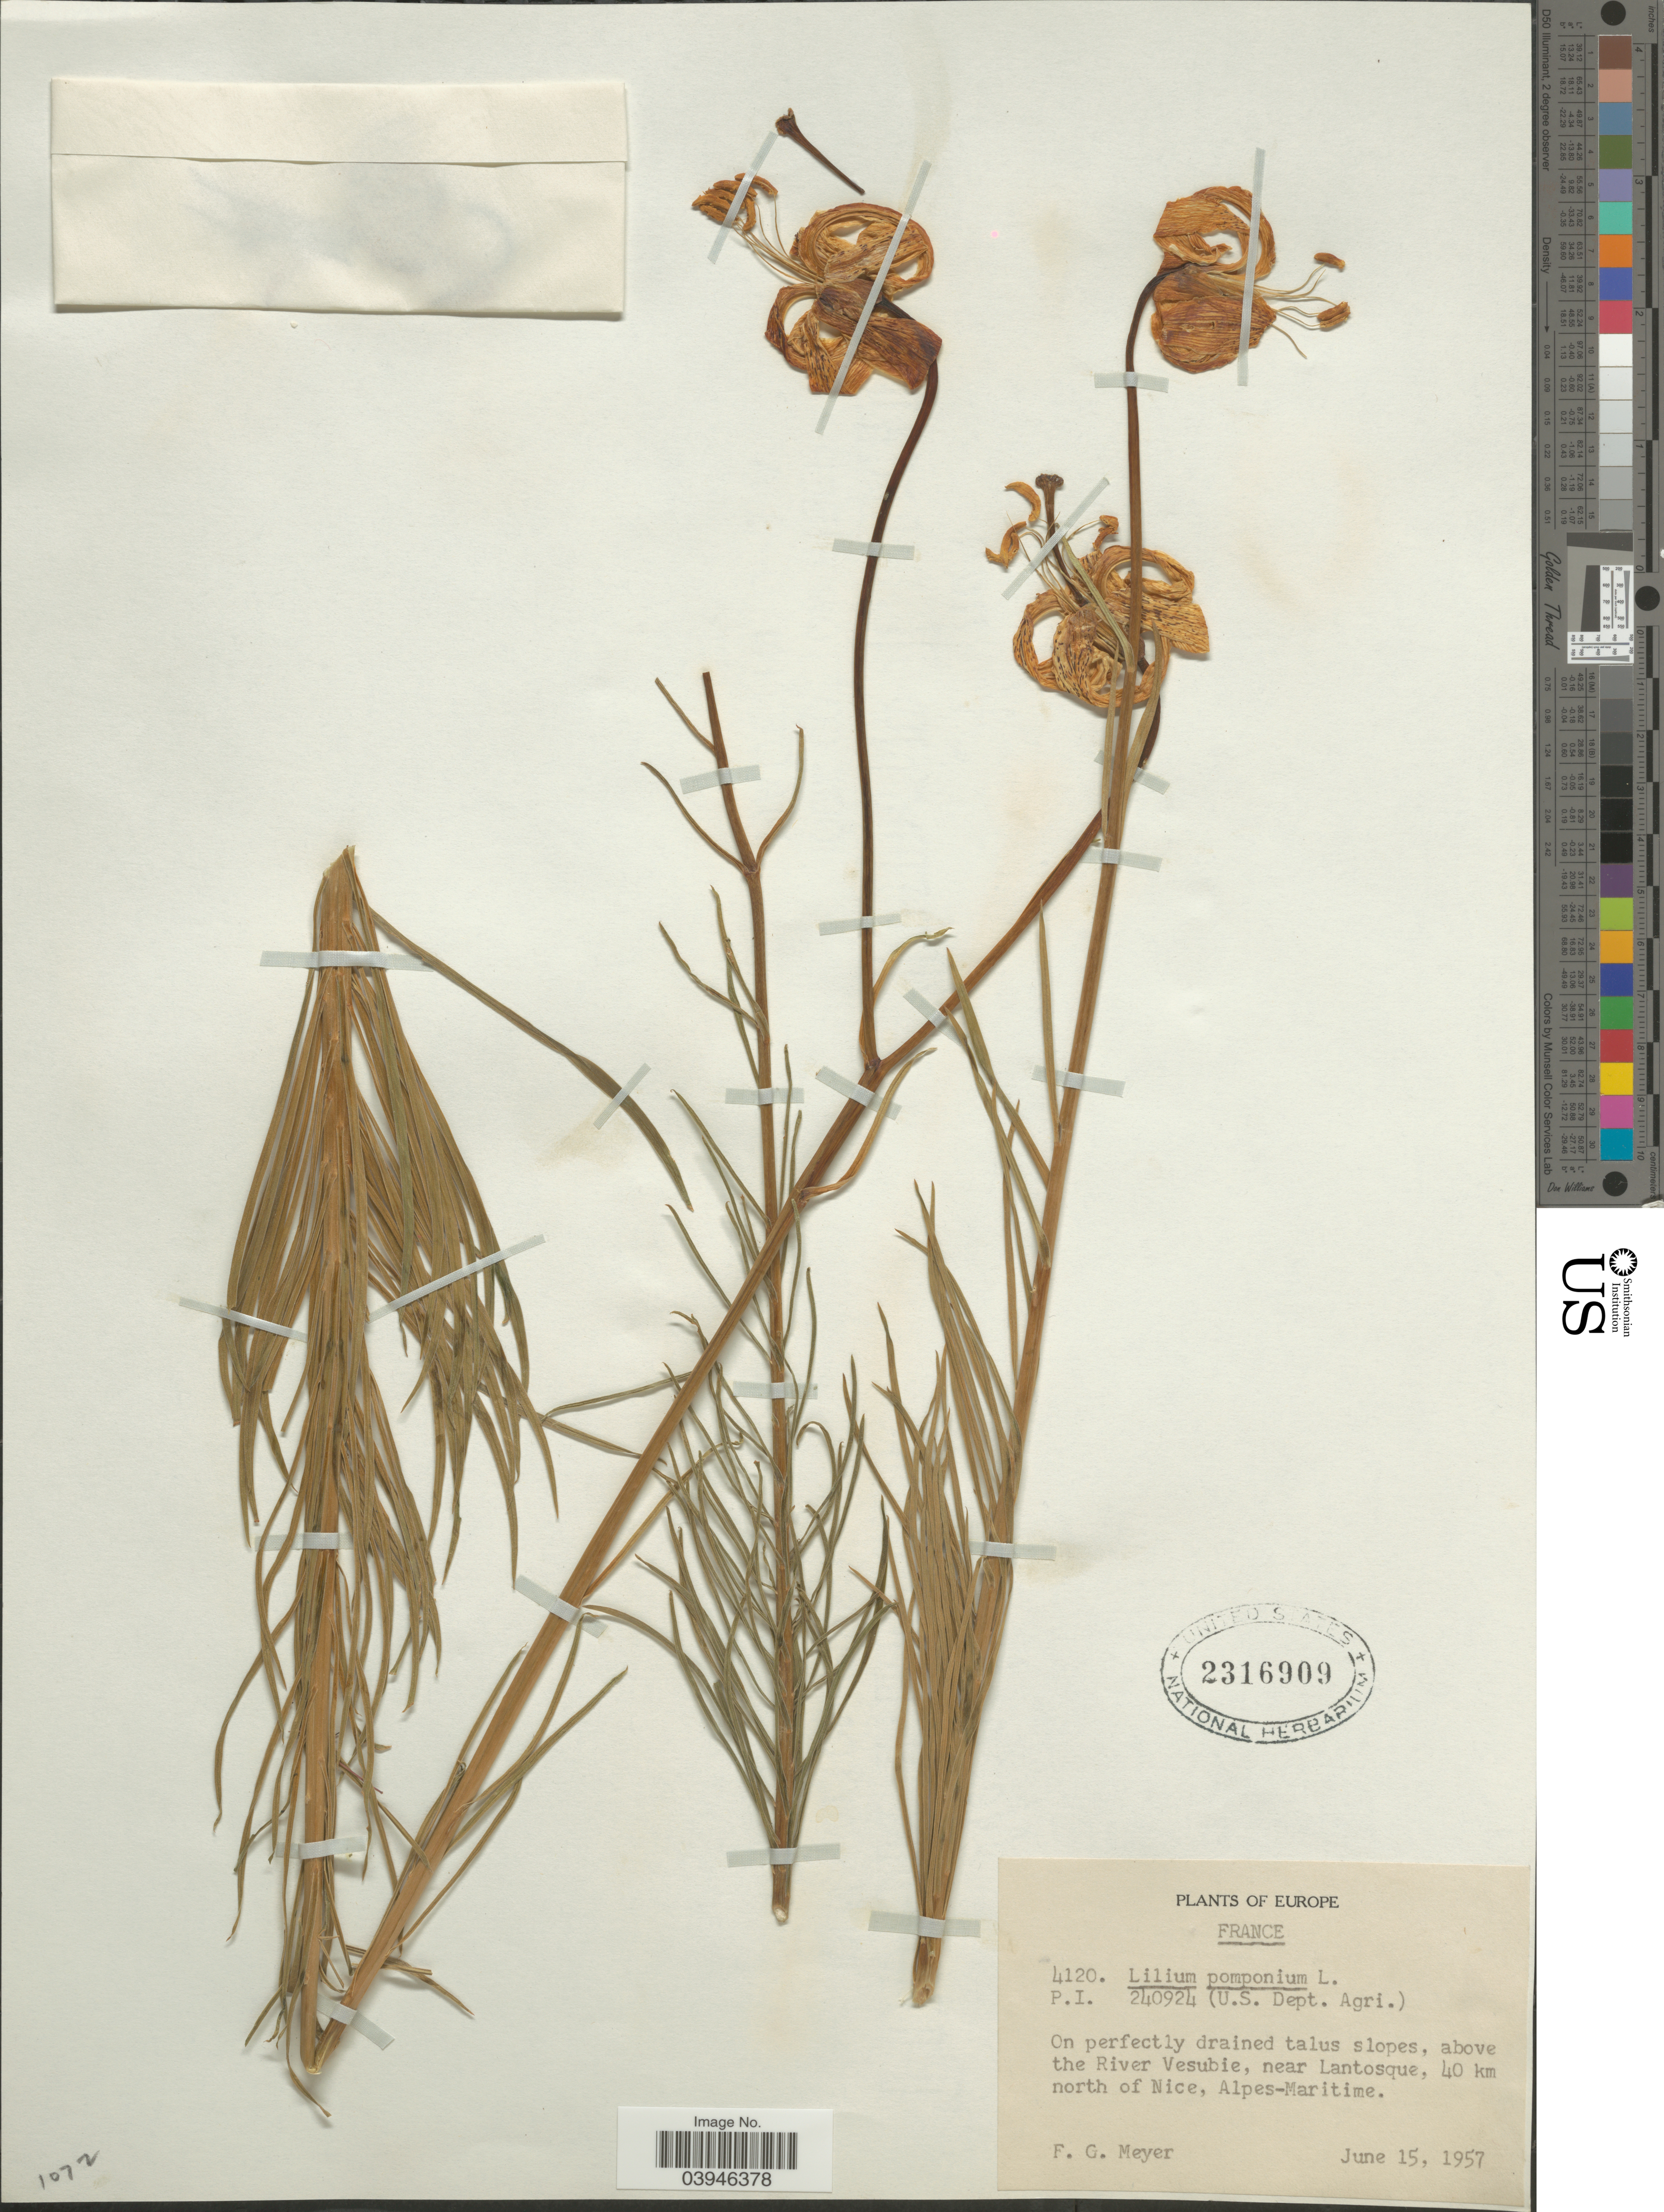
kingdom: Plantae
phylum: Tracheophyta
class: Liliopsida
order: Liliales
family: Liliaceae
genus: Lilium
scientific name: Lilium pomponium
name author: L.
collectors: F. G. Meyer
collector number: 4120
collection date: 1957-06-15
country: France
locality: On perfectly drained talus slopes, above the River Vesubie, near Lantosque, 40 km north of Nice, Alpes-Maritime.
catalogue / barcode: US 2316909